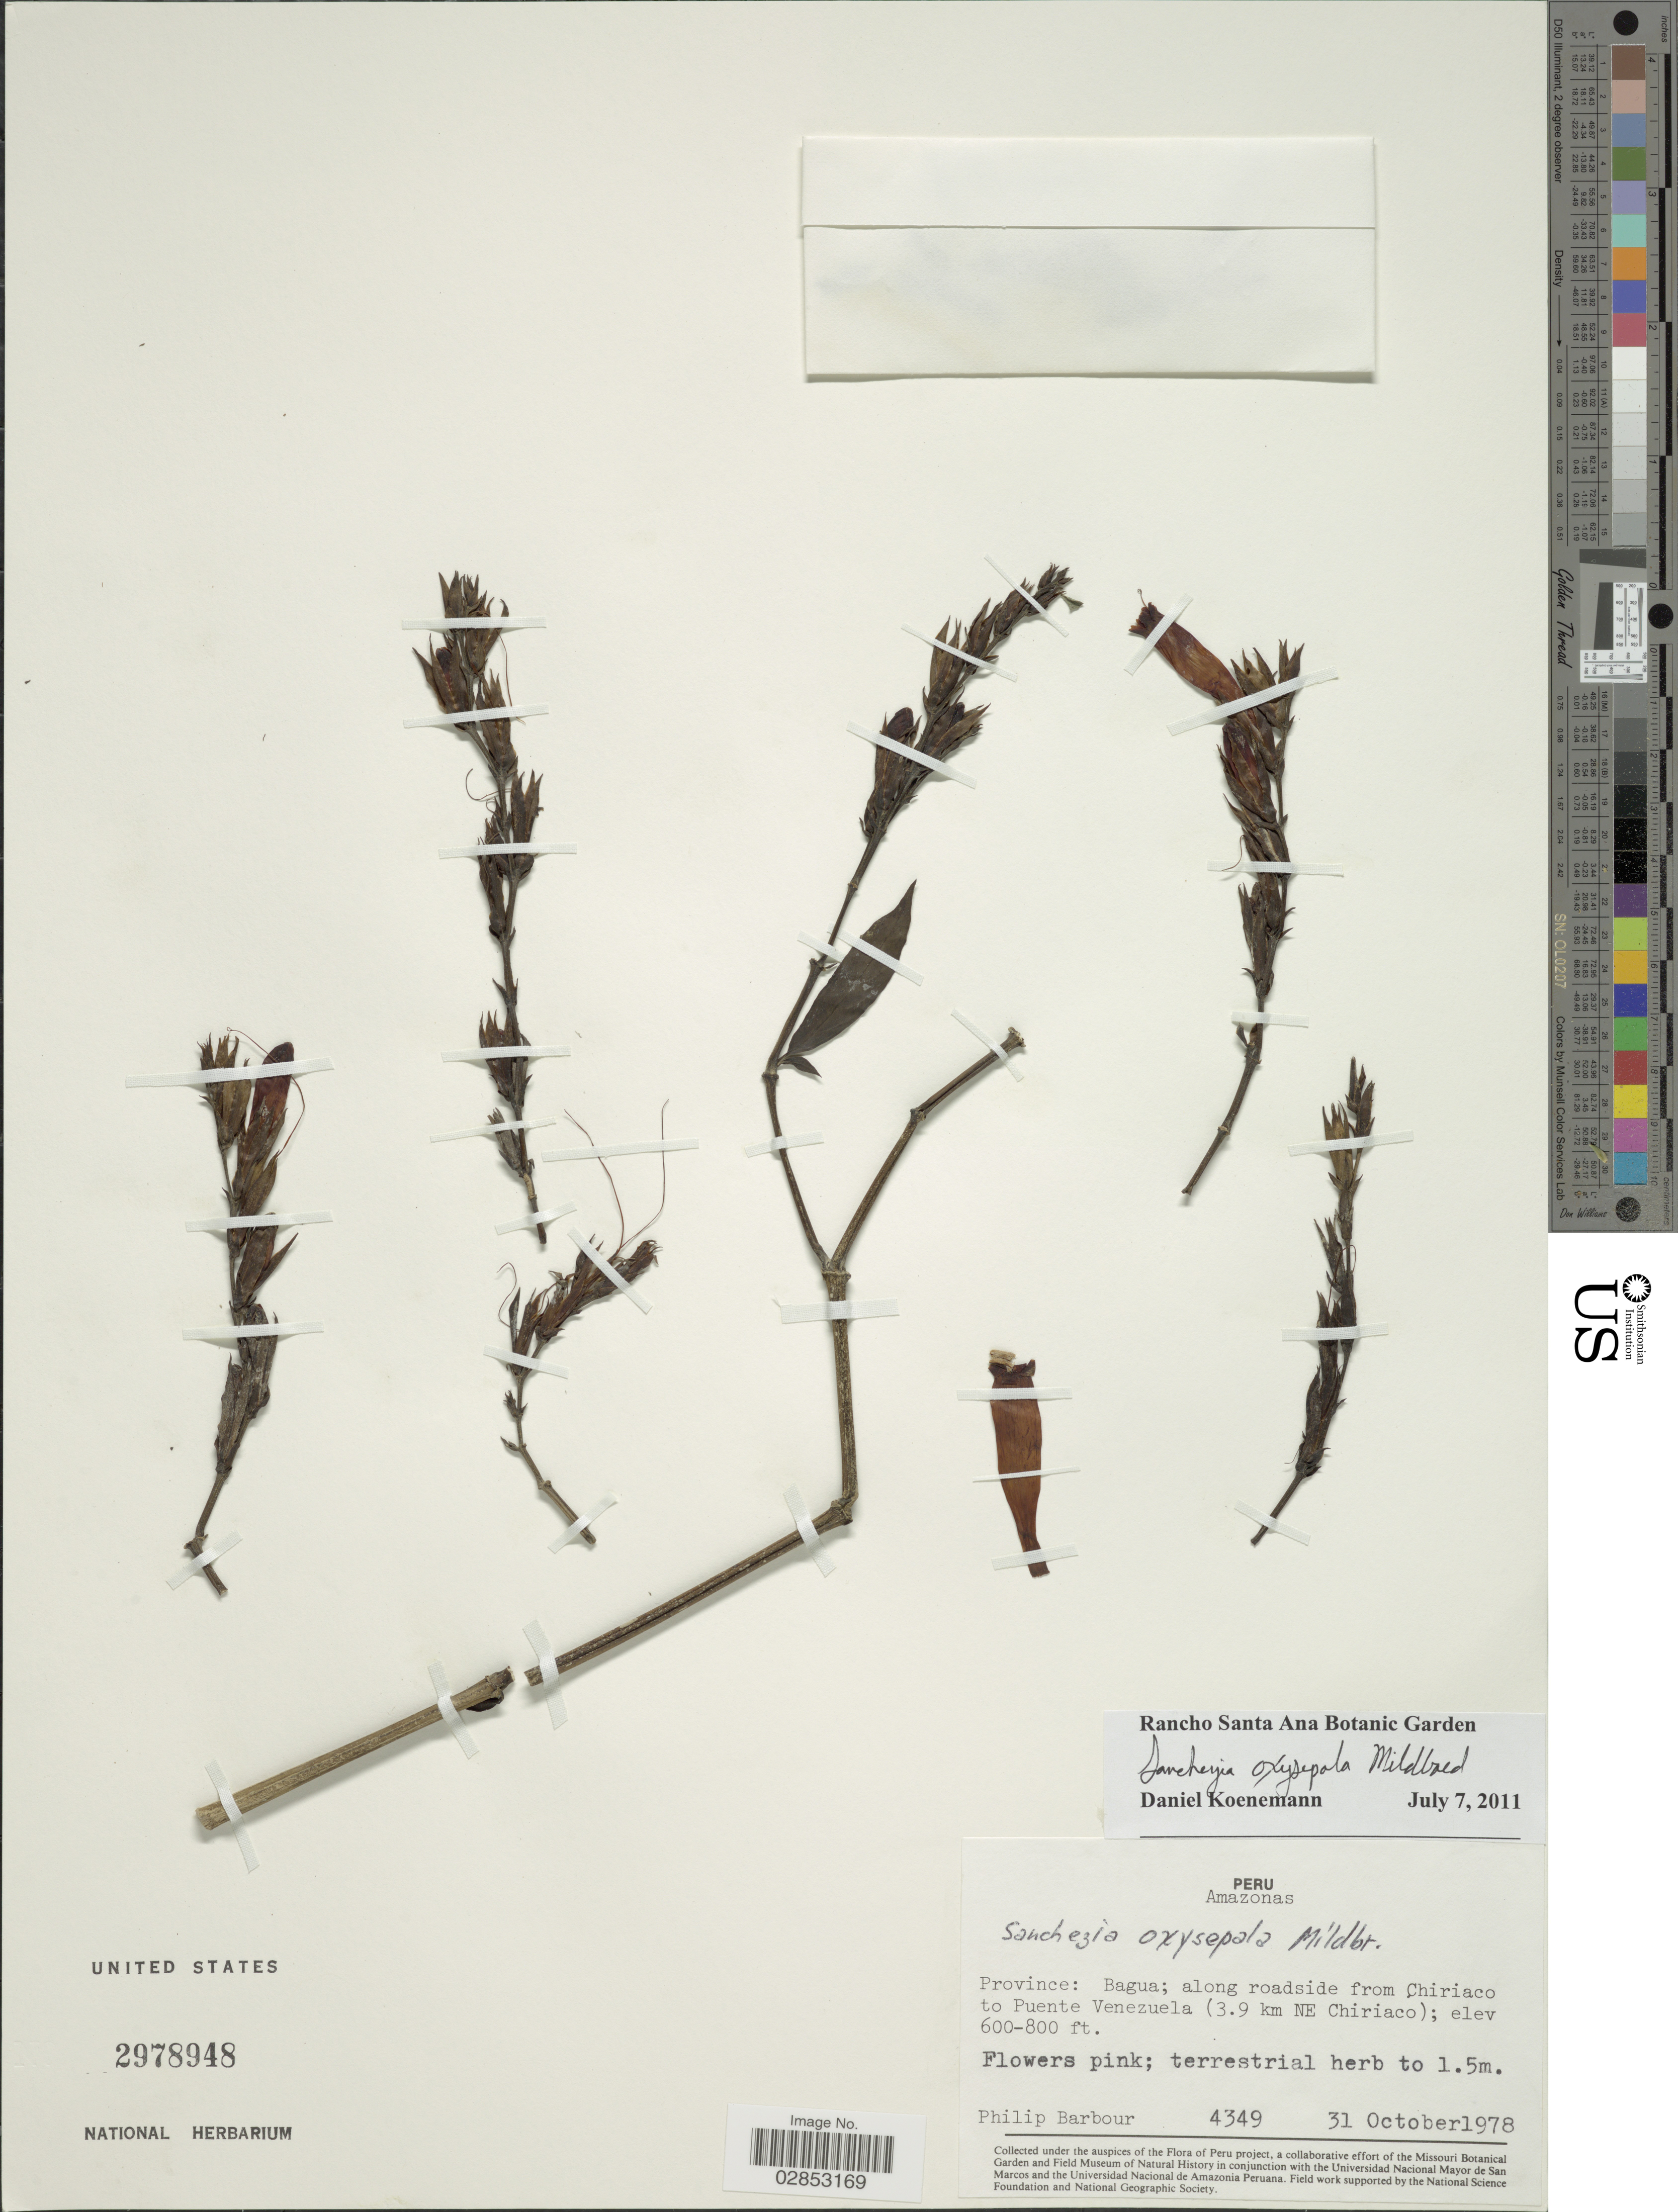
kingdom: Plantae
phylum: Tracheophyta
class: Magnoliopsida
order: Lamiales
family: Acanthaceae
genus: Sanchezia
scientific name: Sanchezia longiflora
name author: (Hook. f.) Hook. f. ex Planch.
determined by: Azevedo, Igor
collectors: P. Barbour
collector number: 4349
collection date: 1978-10-31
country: Peru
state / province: Amazonas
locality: Province: Bagua; along roadside from Chiriaco to Puente Venezuela (3.9 km NE Chiriaco).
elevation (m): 183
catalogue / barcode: US 2978948